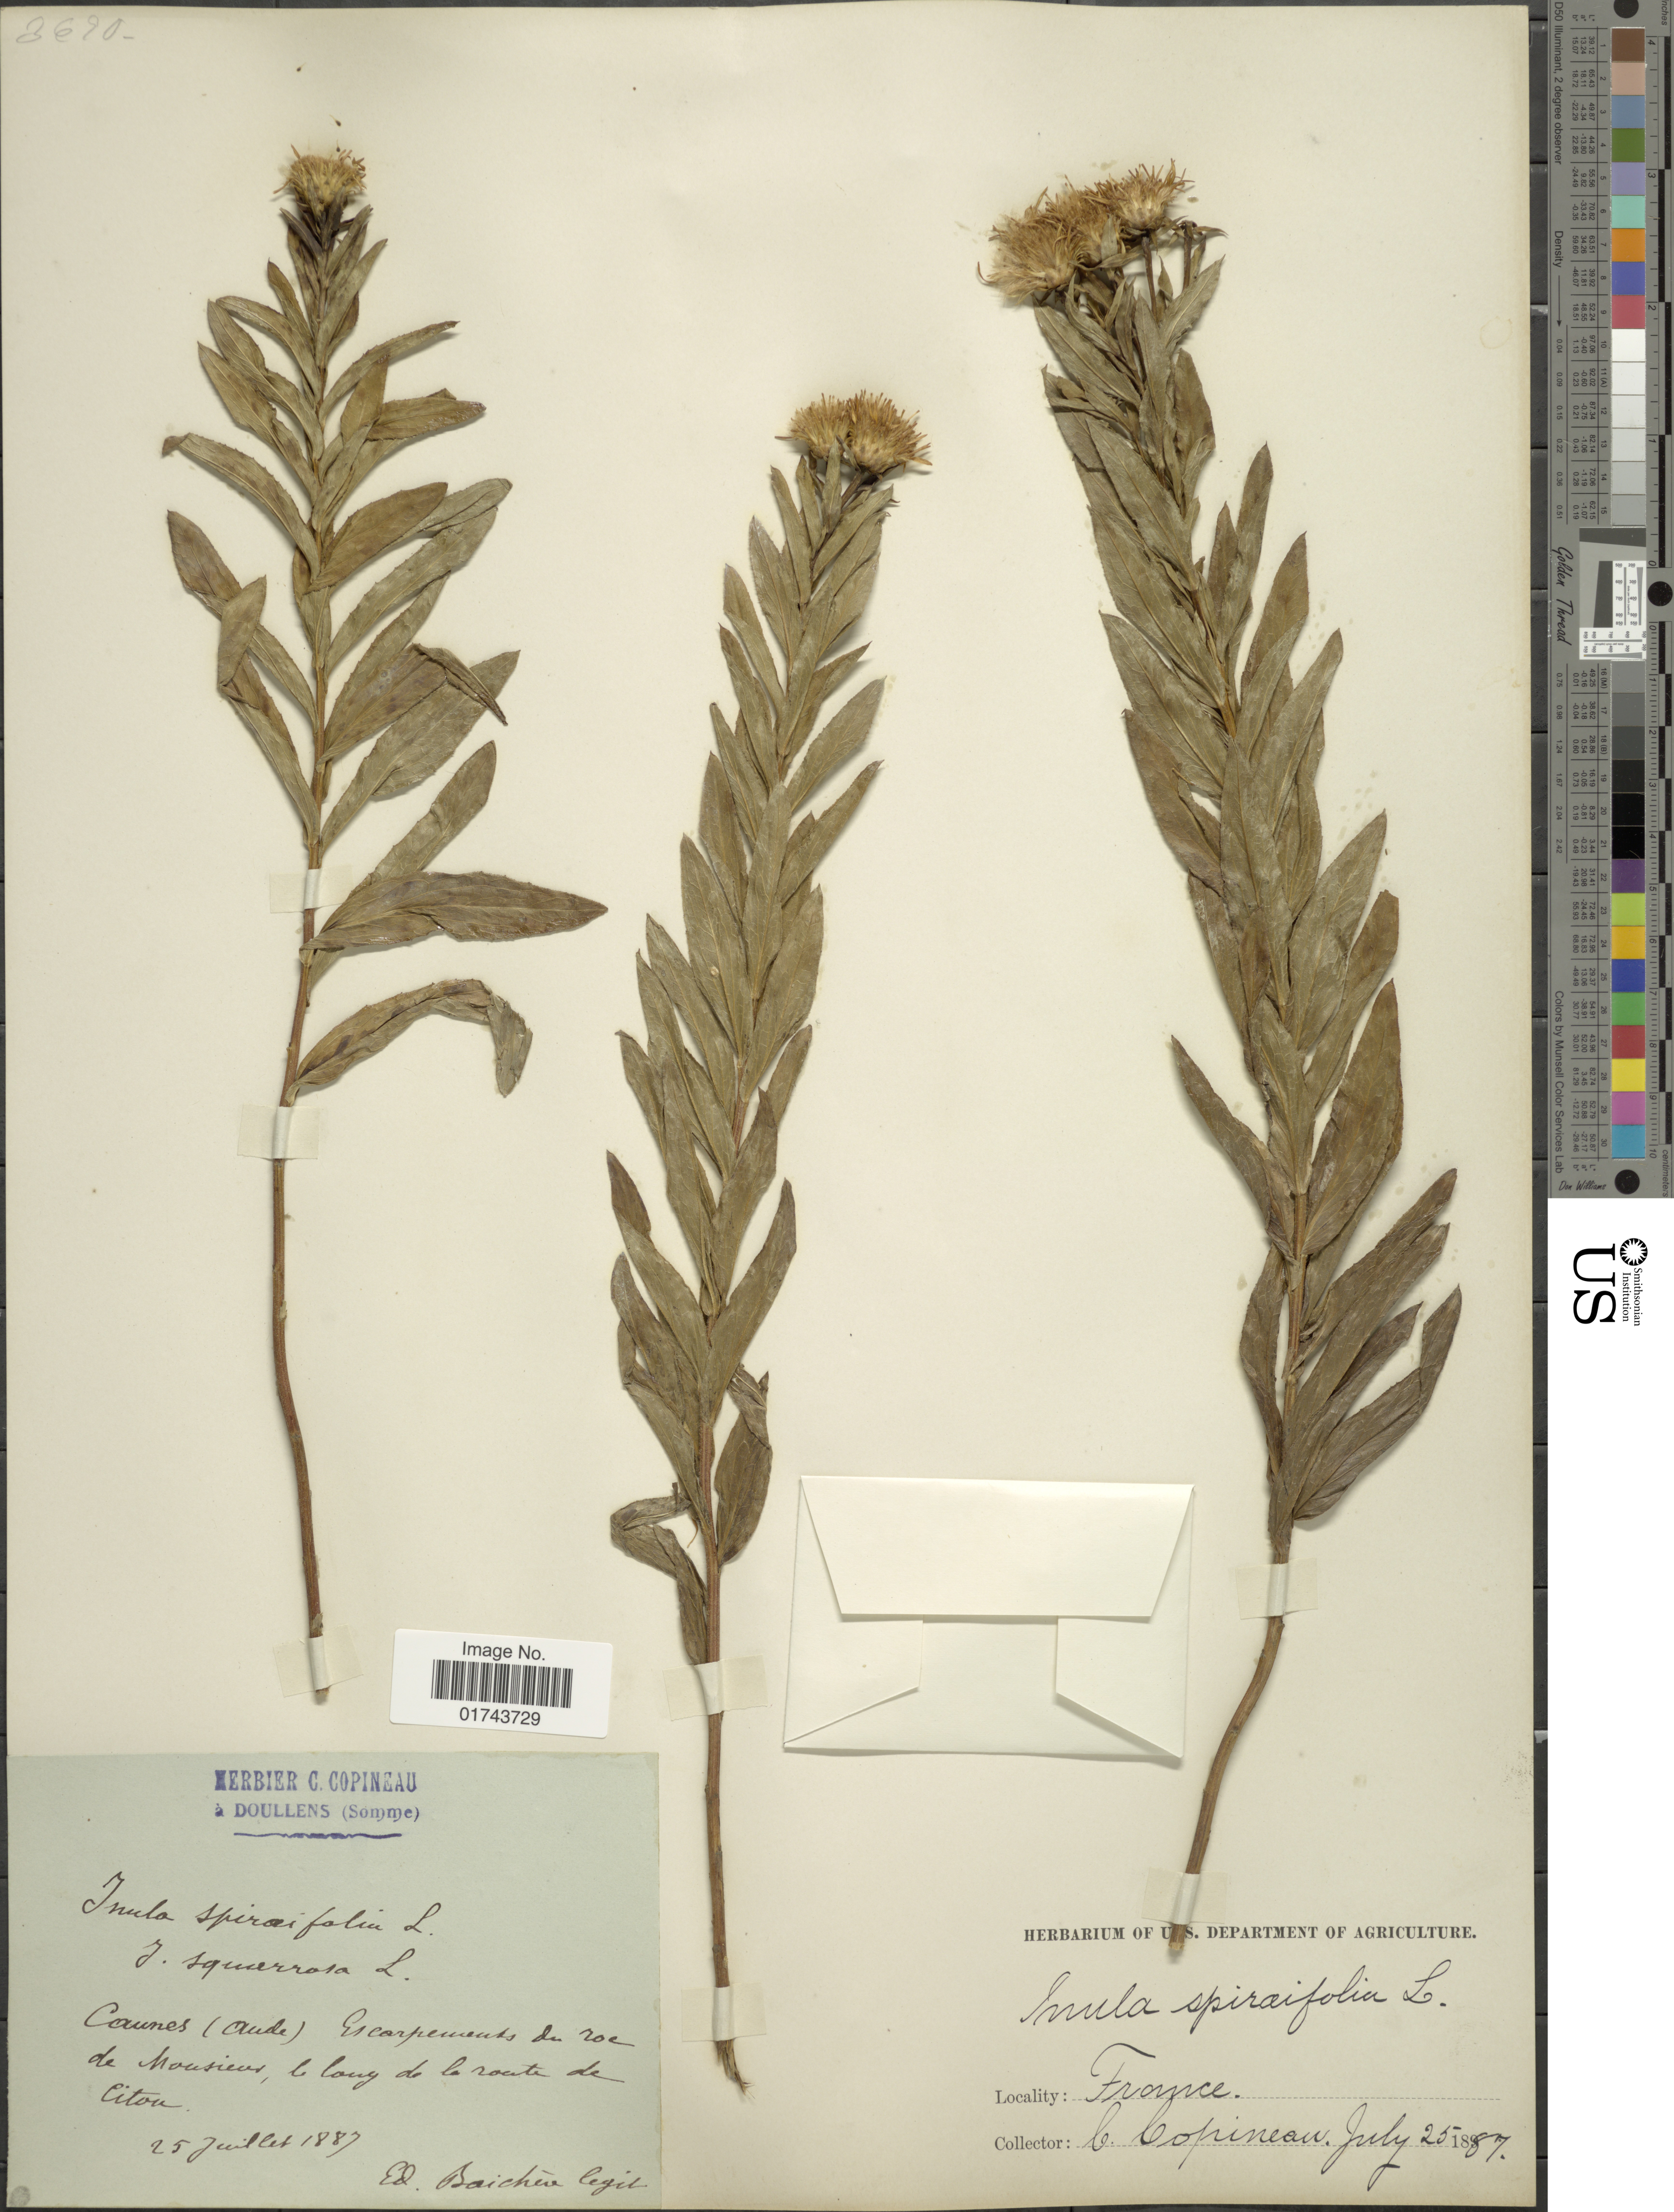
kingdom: Plantae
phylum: Tracheophyta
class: Magnoliopsida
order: Asterales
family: Asteraceae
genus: Inula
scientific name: Inula spiraeifolia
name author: L.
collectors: C. Copineau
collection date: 1887-07-25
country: France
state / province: Occitanie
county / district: Aude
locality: Caunes (Aude) Escarpements de roc de mousieces [interpreted]